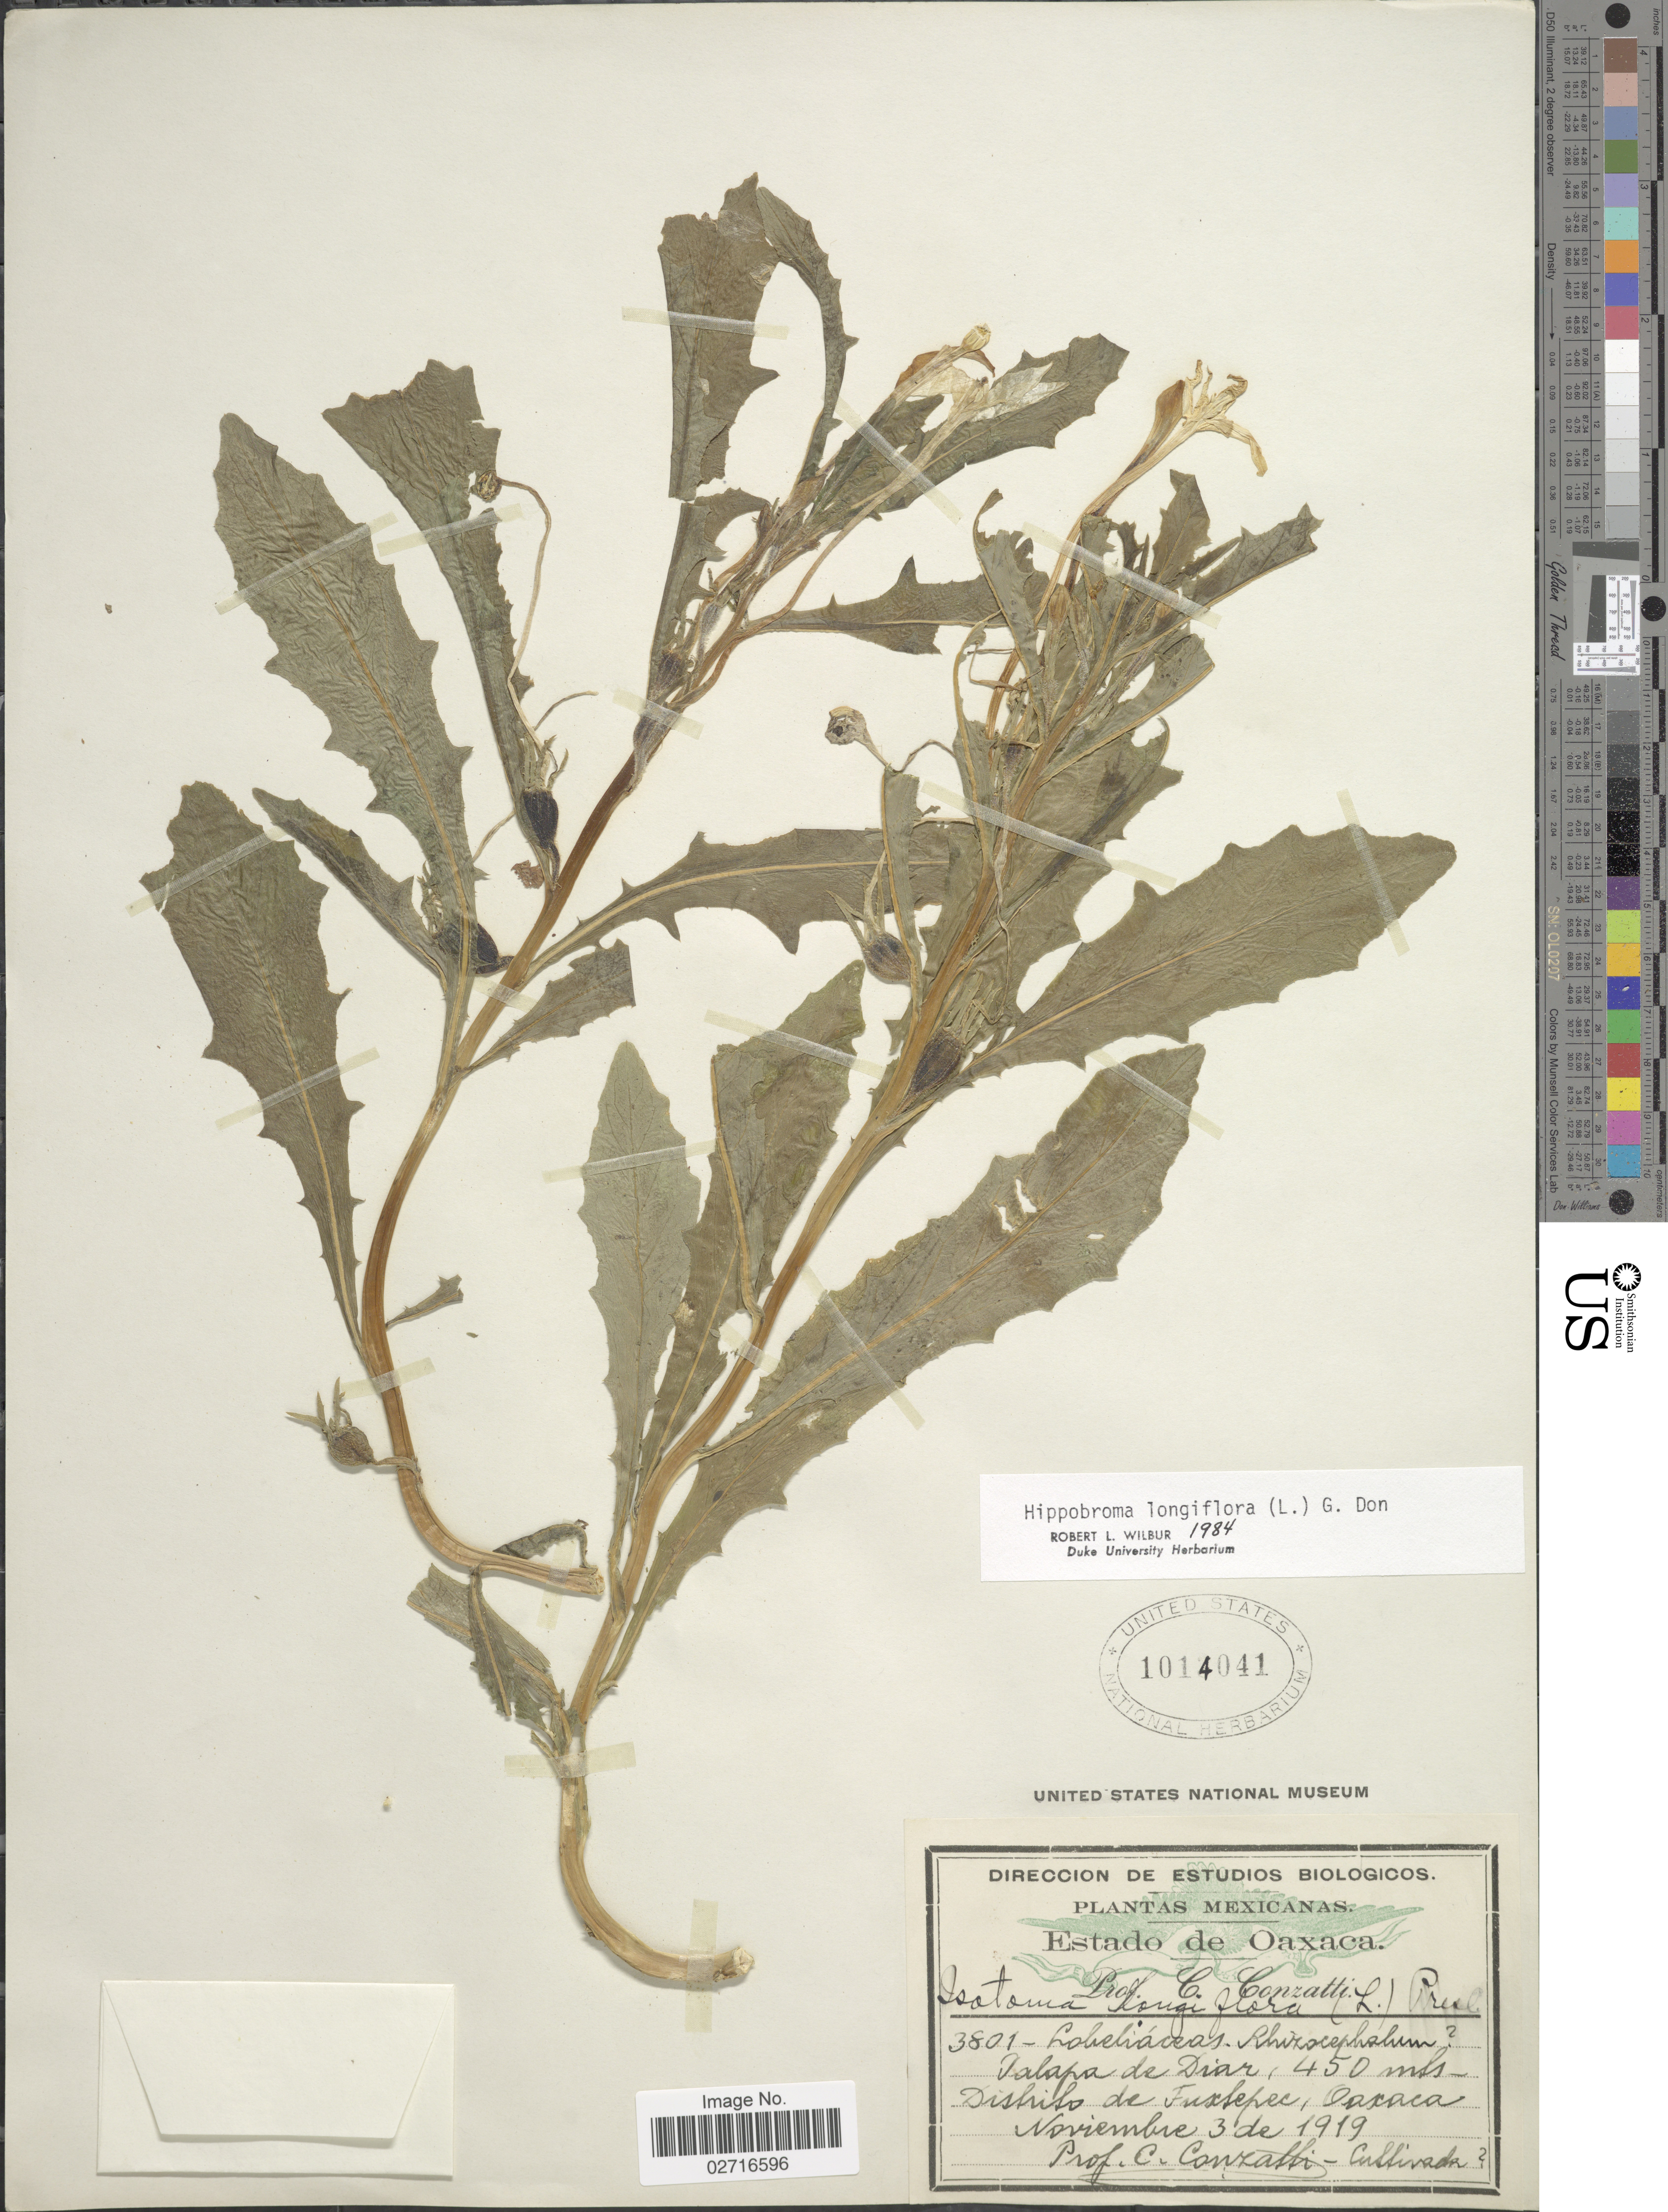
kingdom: Plantae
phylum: Tracheophyta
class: Magnoliopsida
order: Asterales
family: Campanulaceae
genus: Hippobroma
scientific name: Hippobroma longiflora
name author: (L.) G. Don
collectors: C. Conzatti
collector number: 3801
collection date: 1919-11-03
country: Mexico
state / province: Oaxaca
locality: Jalapa de Diaz, Distrito de Tuxtepec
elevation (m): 450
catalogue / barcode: US 1014041